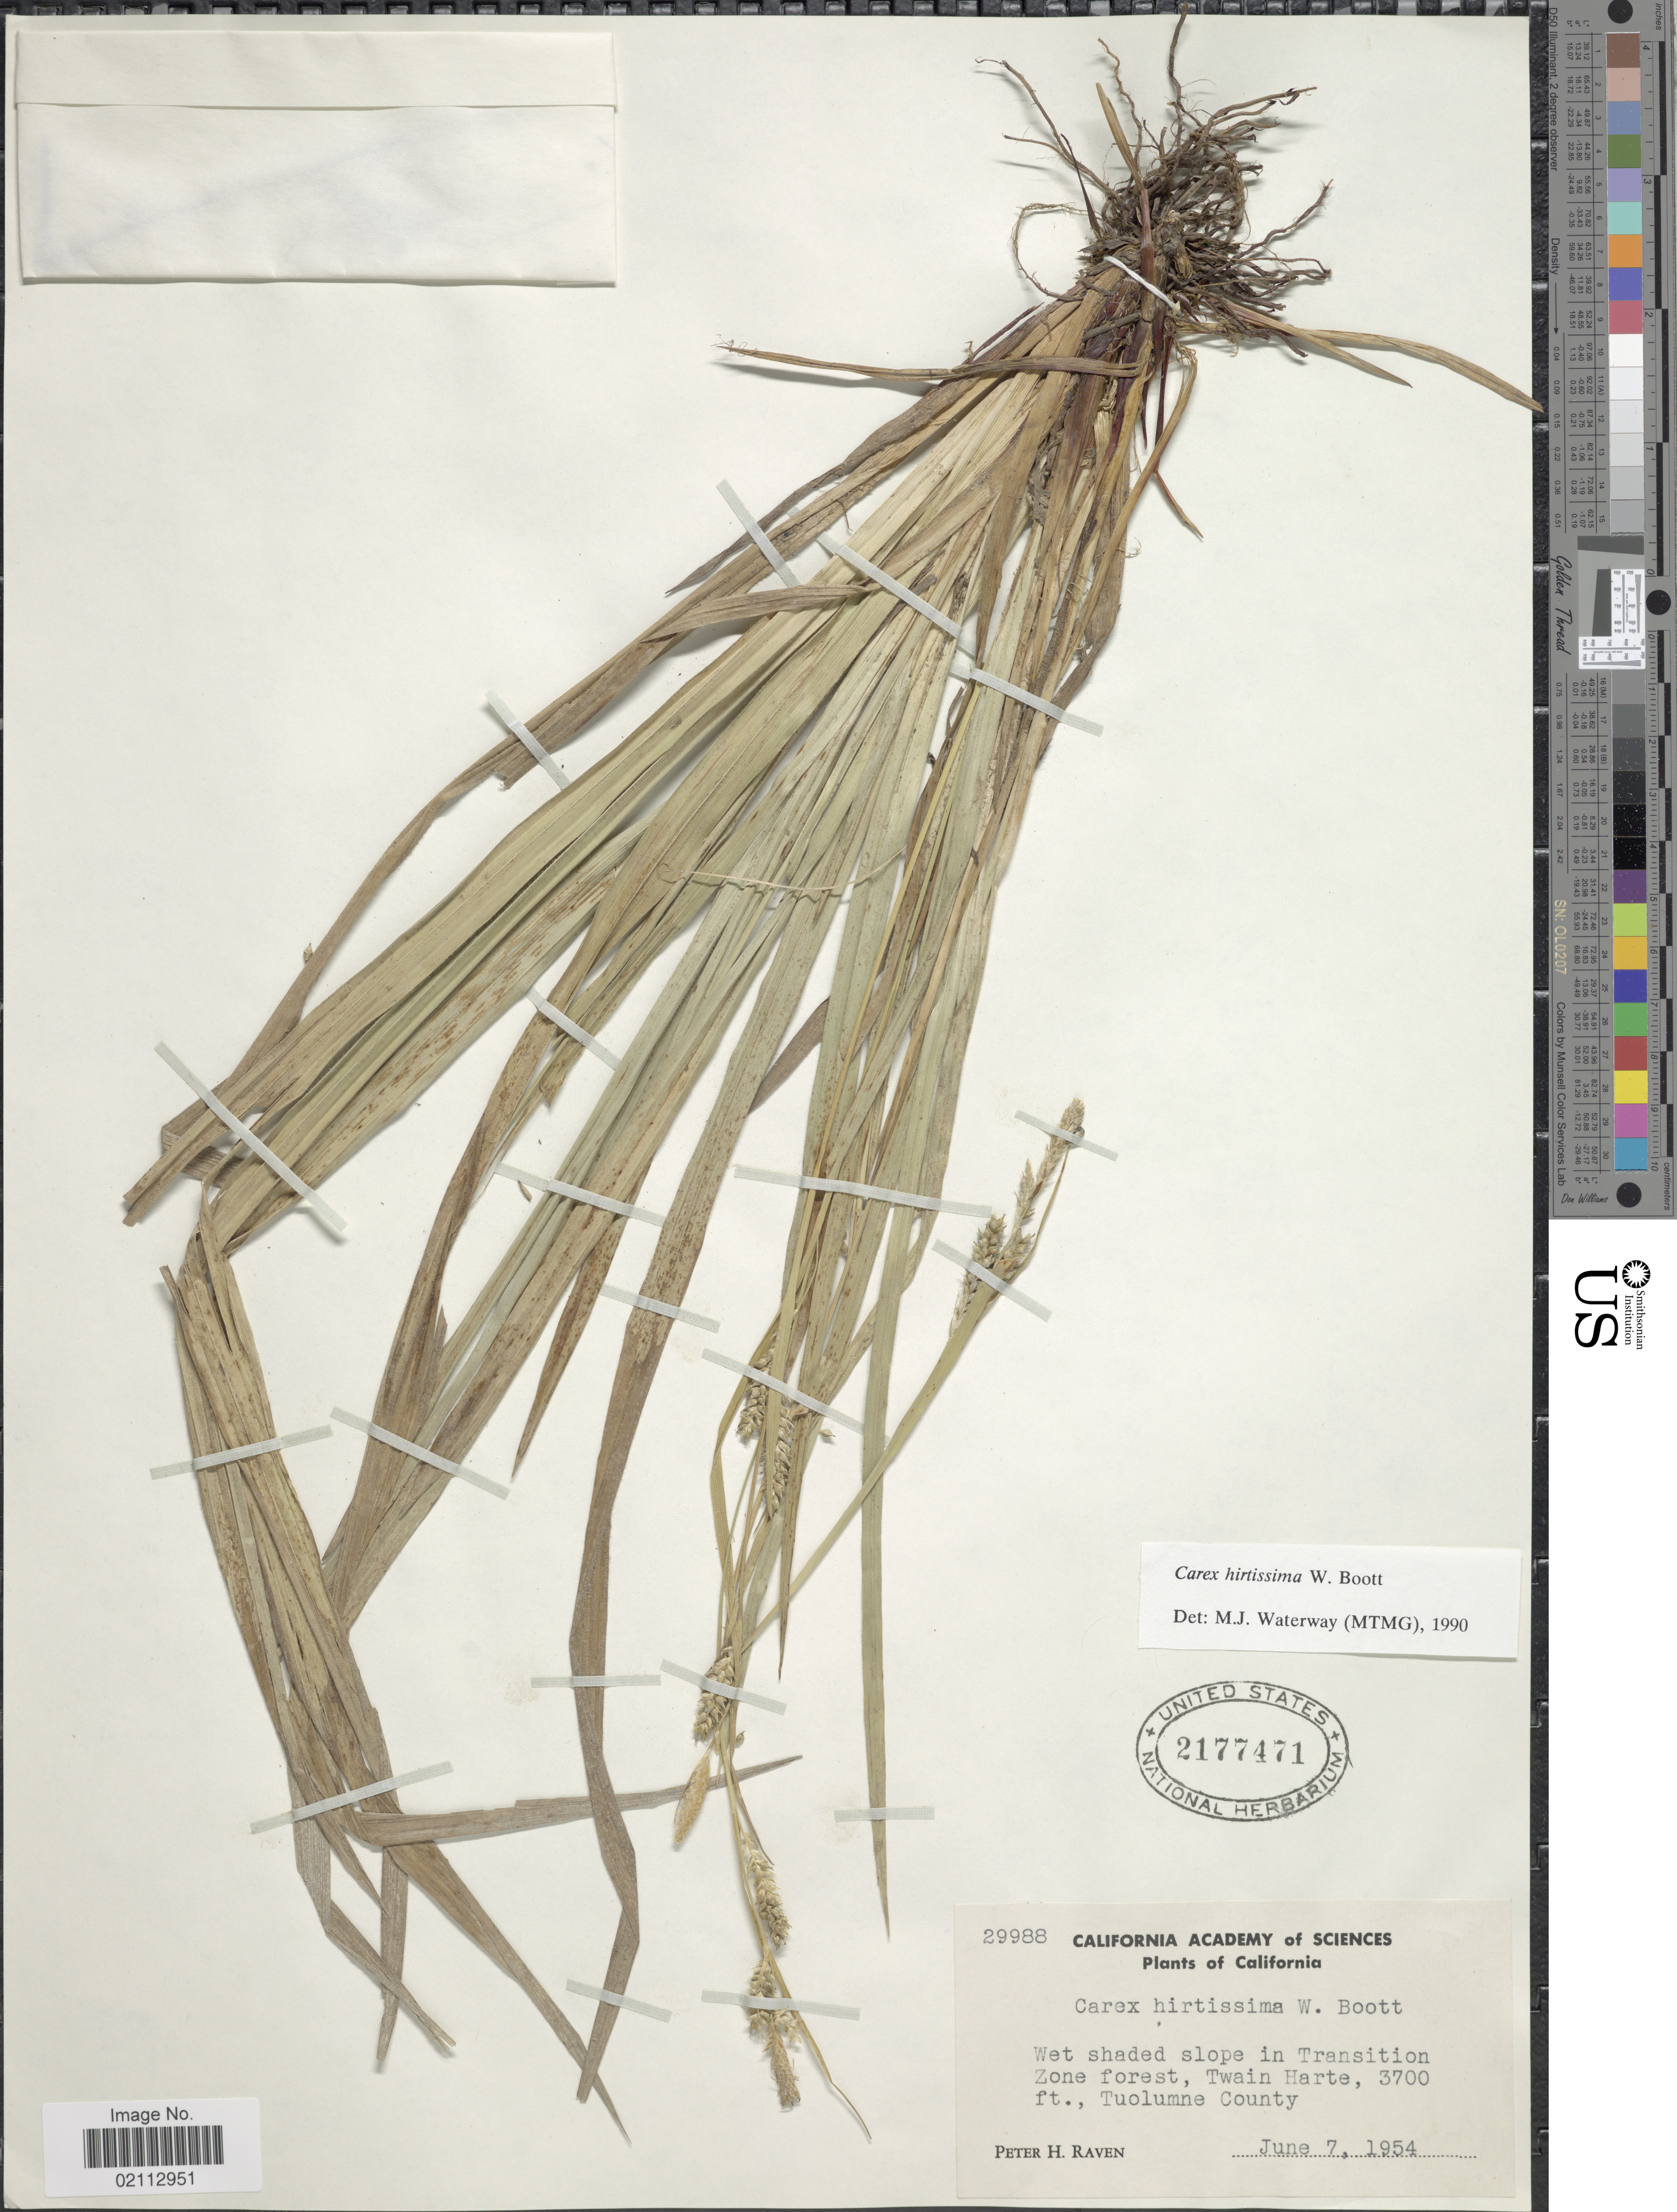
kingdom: Plantae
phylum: Tracheophyta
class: Liliopsida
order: Poales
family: Cyperaceae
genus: Carex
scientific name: Carex hirtissima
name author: W. Boott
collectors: P. Raven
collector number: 29988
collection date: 1954-06-07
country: United States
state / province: California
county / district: Tuolumne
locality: Wet shaded slope in Transition Zone Forest, Twain Harte, Tuolumne County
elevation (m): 1128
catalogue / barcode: US 2177471